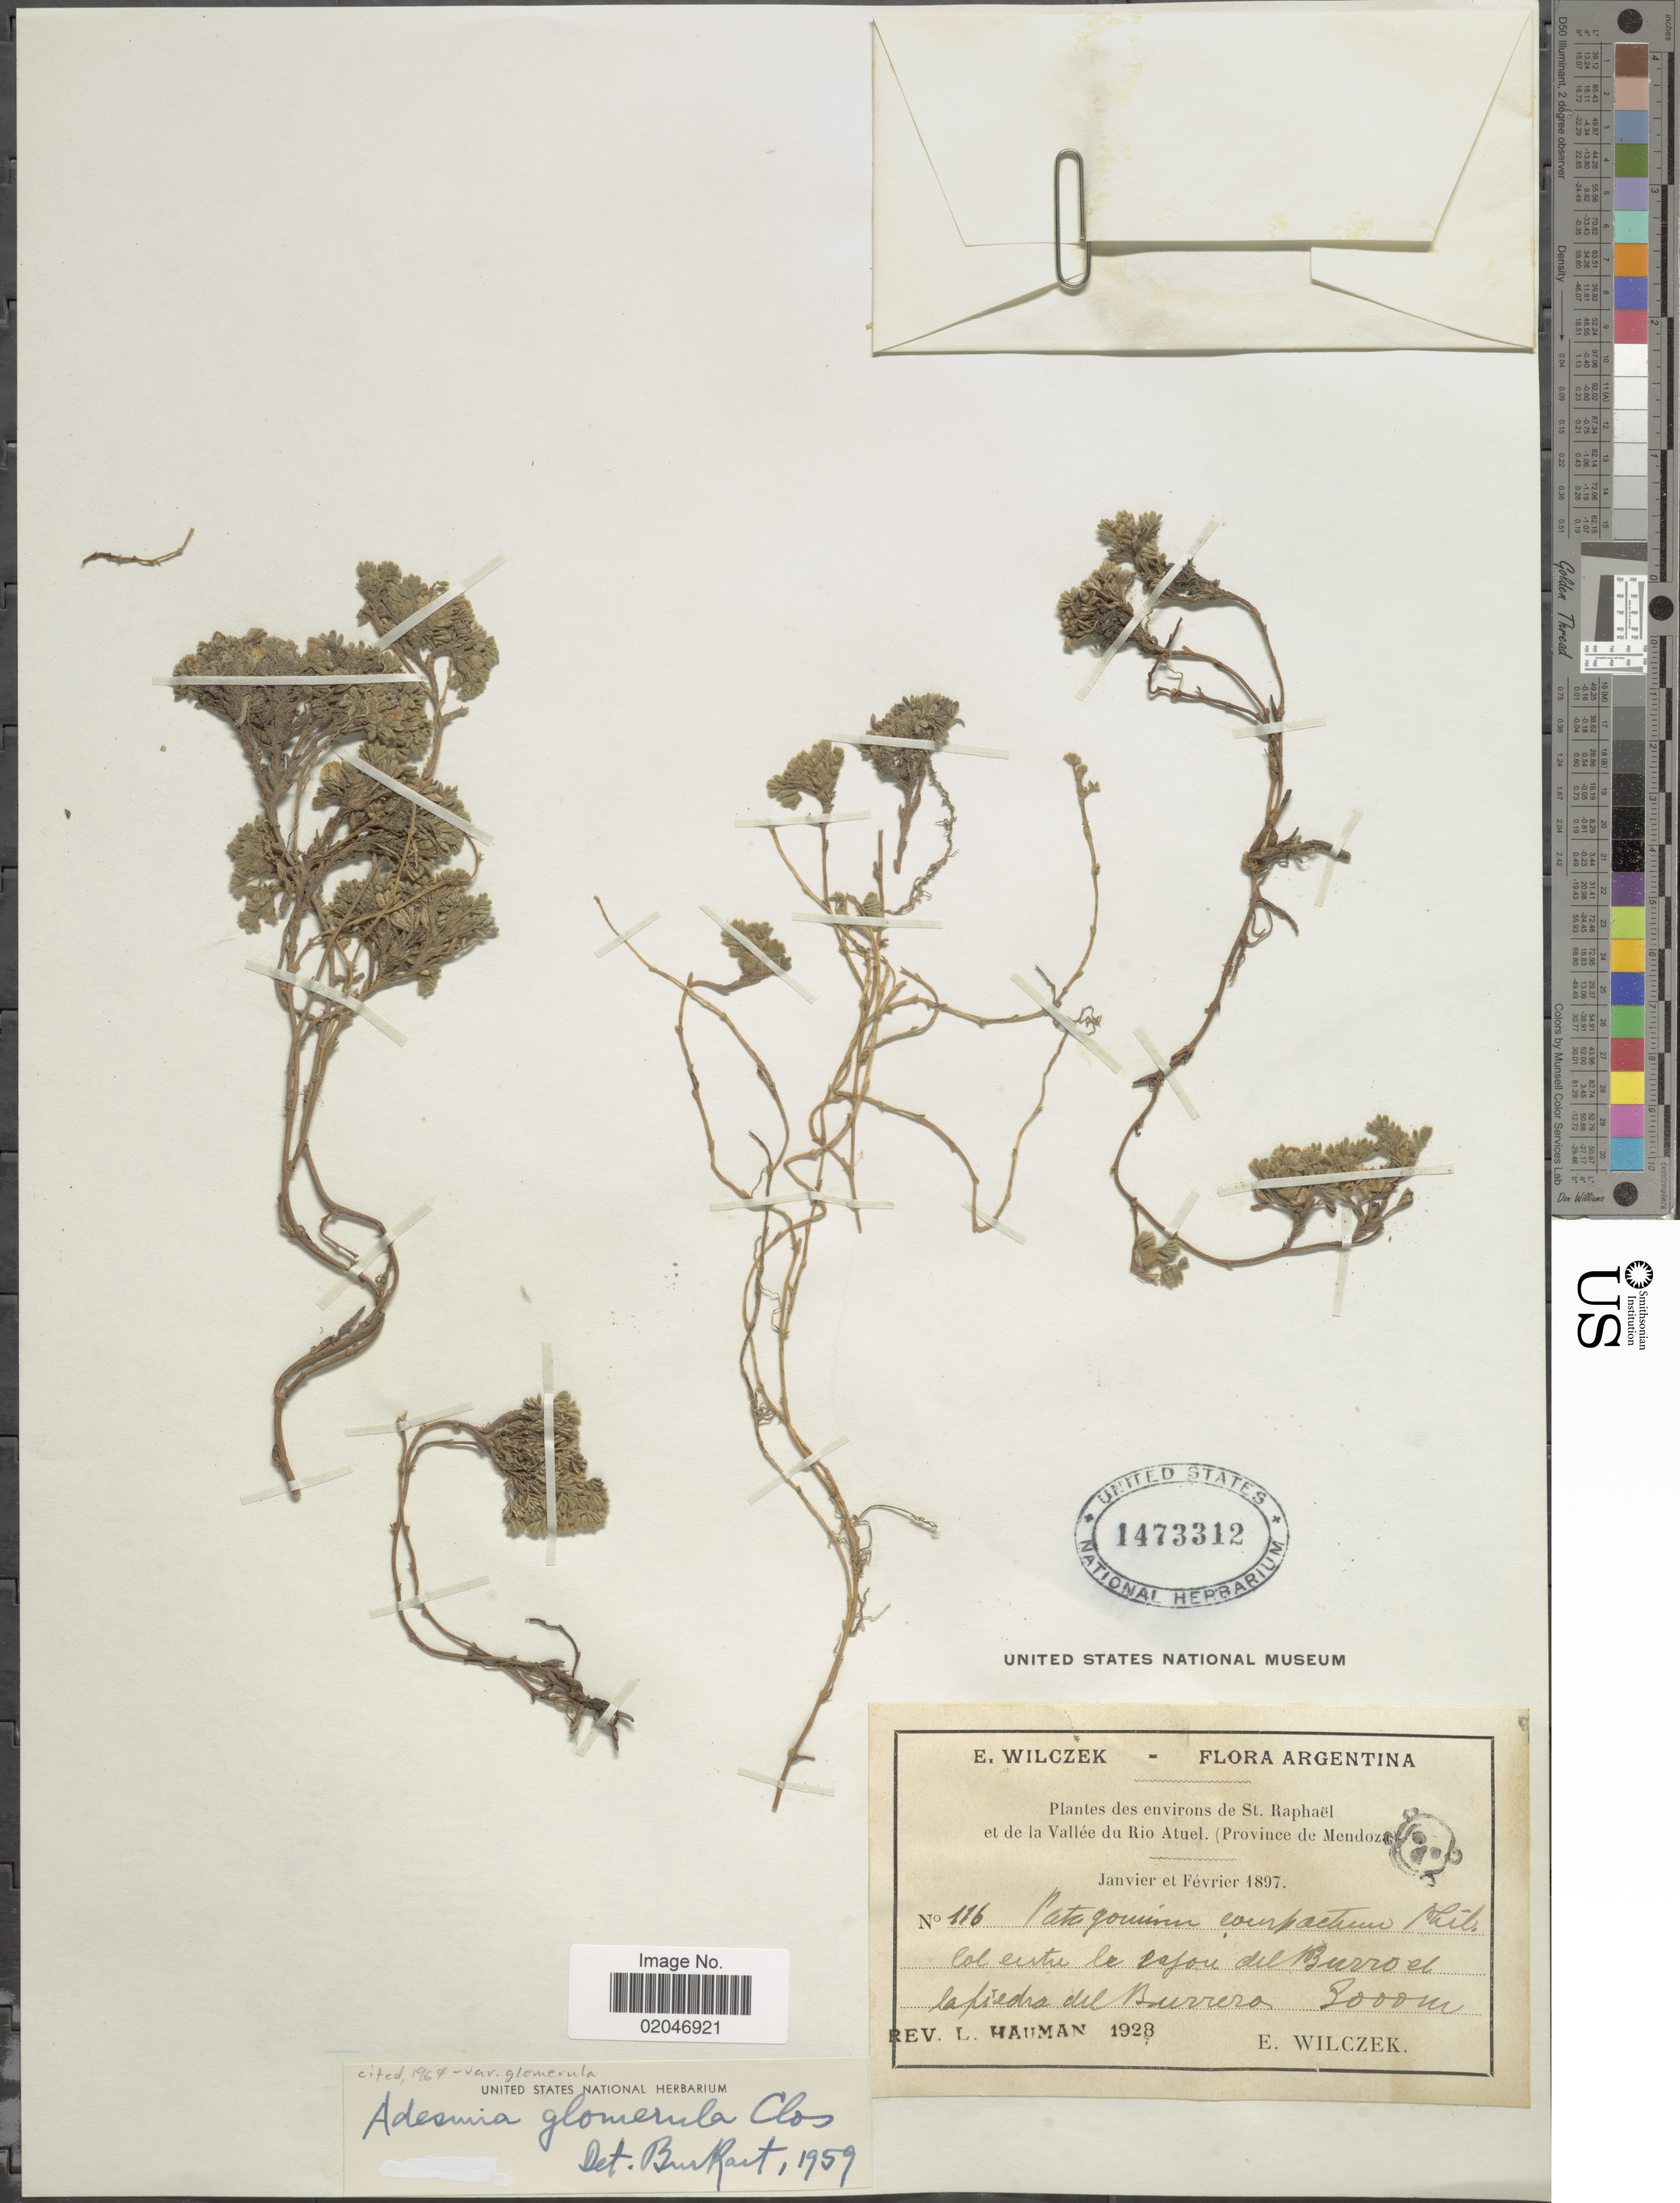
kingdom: Plantae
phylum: Tracheophyta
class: Magnoliopsida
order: Fabales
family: Fabaceae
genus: Adesmia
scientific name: Adesmia glomerula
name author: Clos in Gay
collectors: E. Wilczek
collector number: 116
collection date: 1897-01/1897-02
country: Argentina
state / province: Mendoza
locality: Environs de St. Raphael et de la Vallee du Rio Atuel, Col entre le cajon del Burro et la piedra del Burrera.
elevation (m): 3000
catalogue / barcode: US 1473312